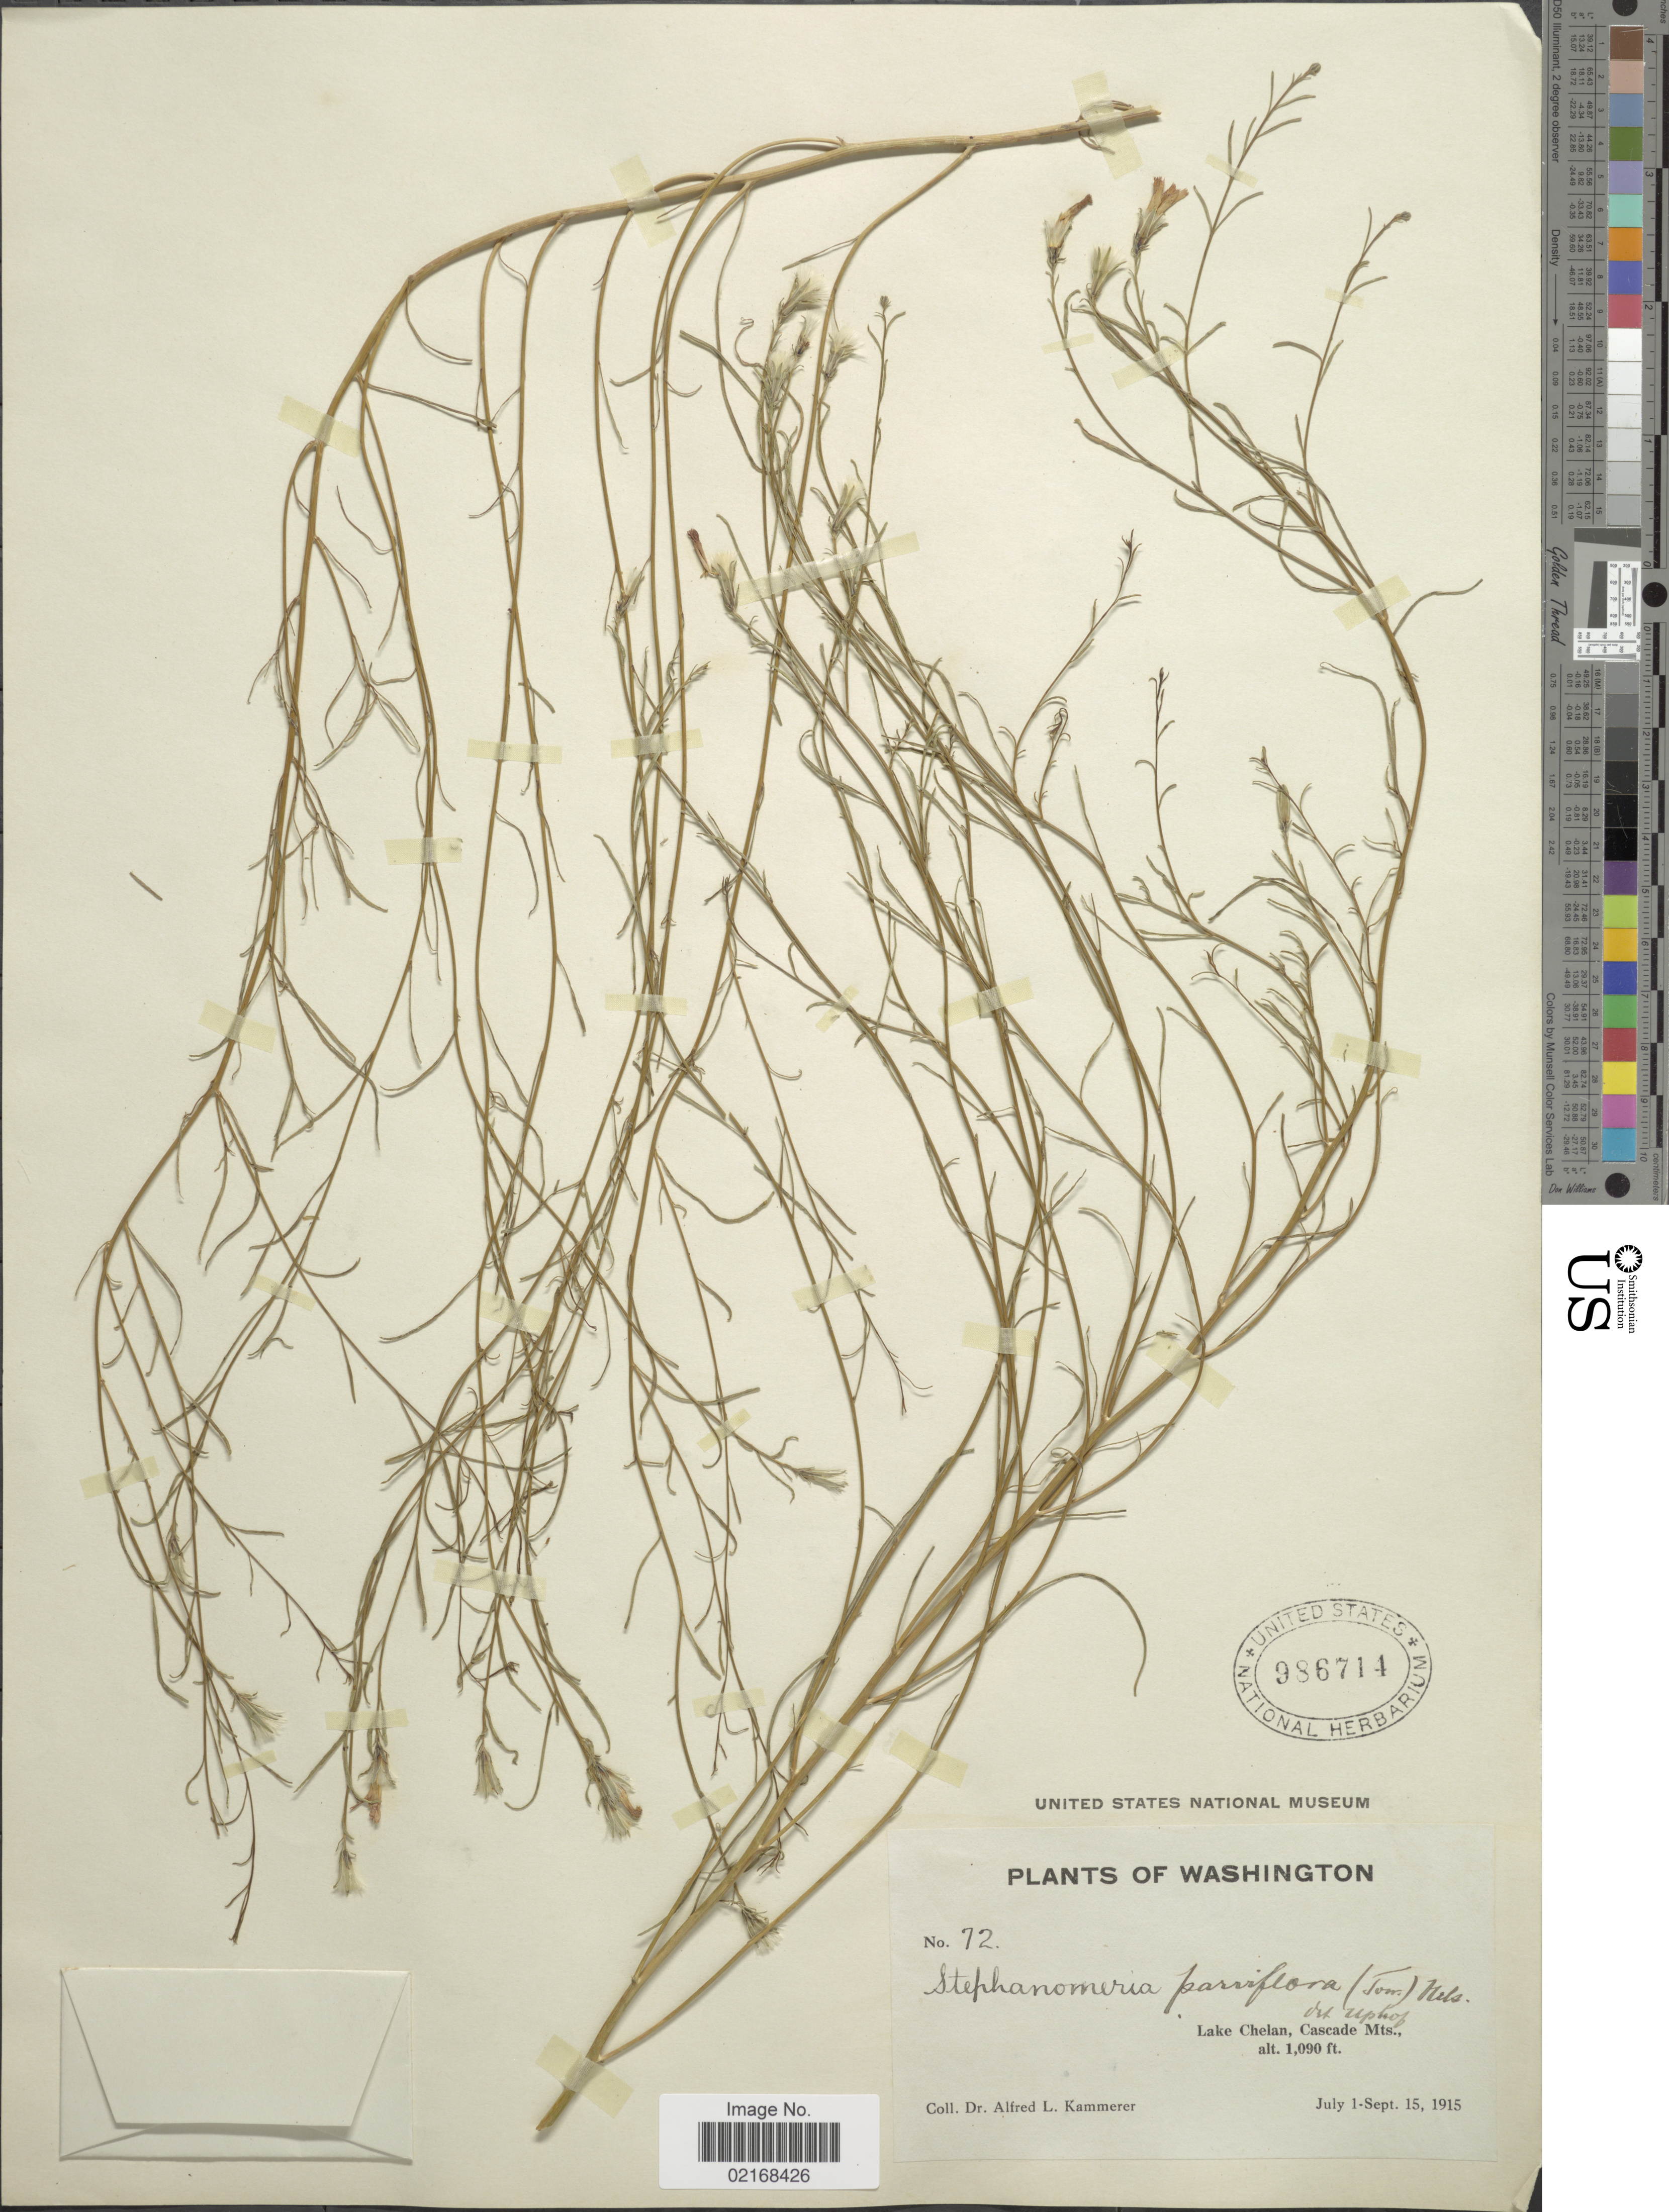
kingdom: Plantae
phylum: Tracheophyta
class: Magnoliopsida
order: Asterales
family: Asteraceae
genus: Stephanomeria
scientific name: Stephanomeria pauciflora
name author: (Torr.) A. Nelson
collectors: A. Kammerer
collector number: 72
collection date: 1915-07-01/1915-09-15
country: United States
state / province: Washington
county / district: Chelan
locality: Lake Chelan, Cascade Mts.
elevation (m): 332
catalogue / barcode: US 986714